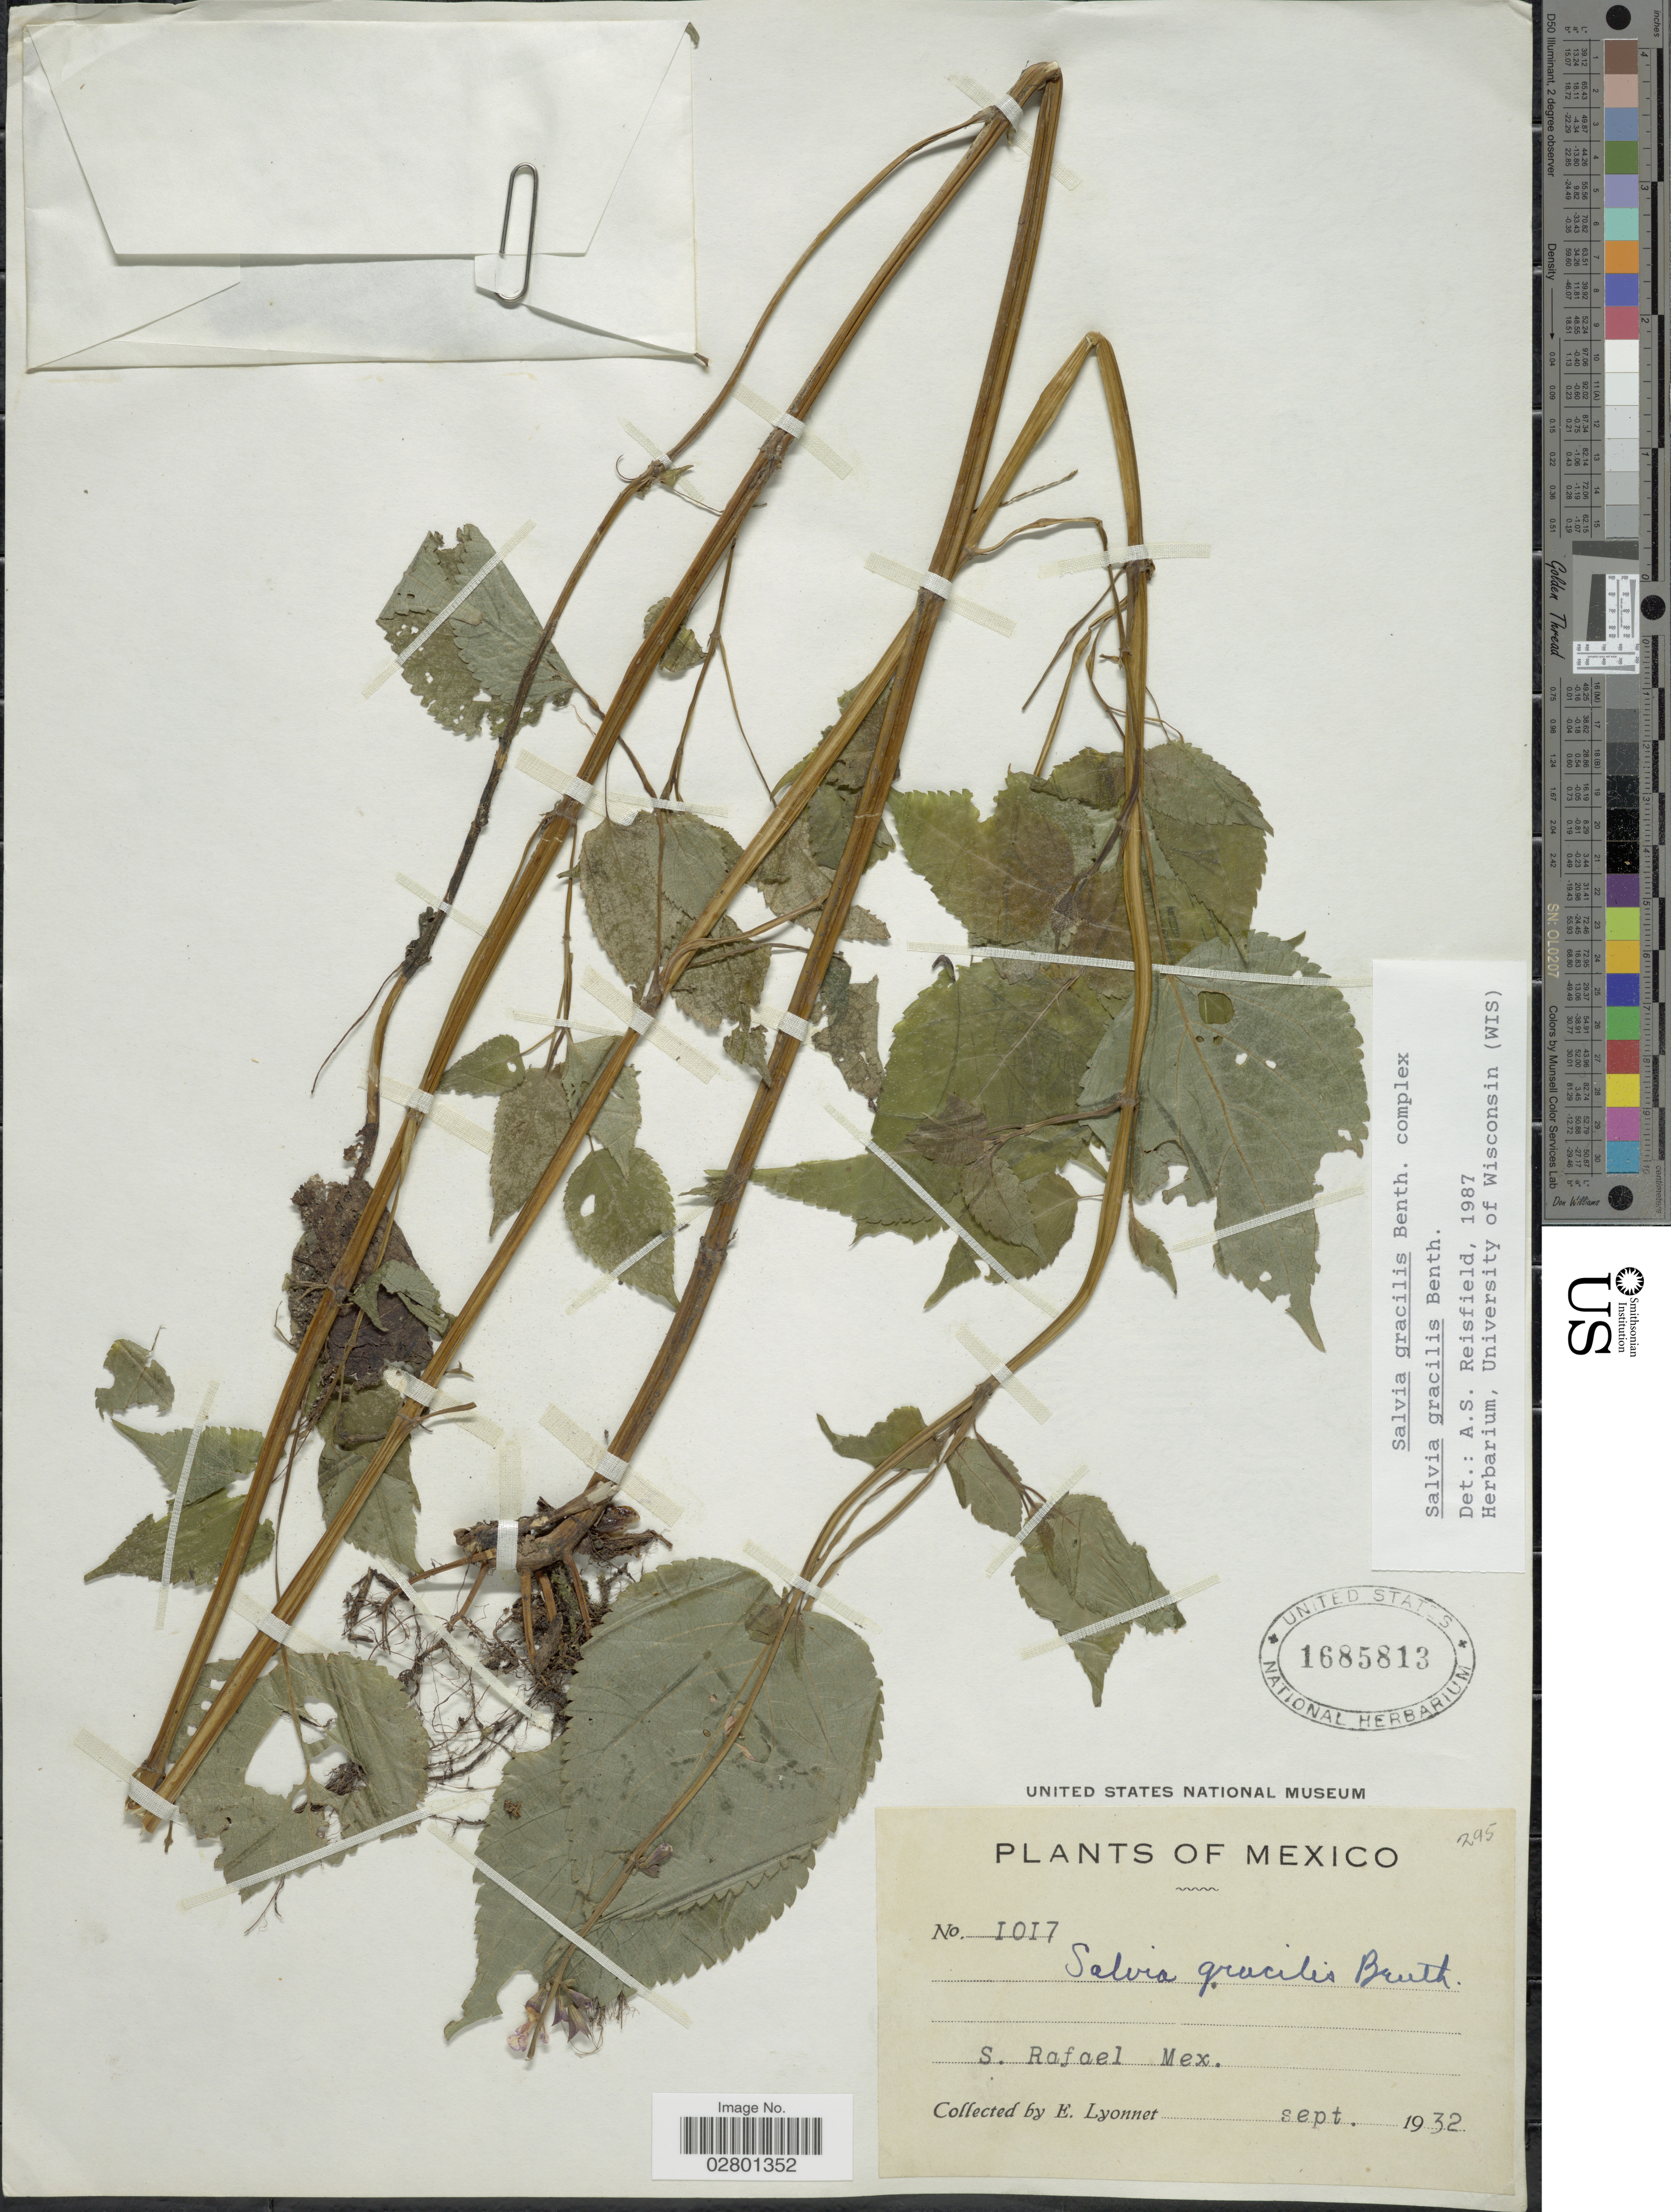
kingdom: Plantae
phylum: Tracheophyta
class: Magnoliopsida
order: Lamiales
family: Lamiaceae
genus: Salvia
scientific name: Salvia gracilis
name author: Benth.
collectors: E. Lyonnet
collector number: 1017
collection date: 1932-09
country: Mexico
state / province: México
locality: S. Rafael.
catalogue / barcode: US 1685813